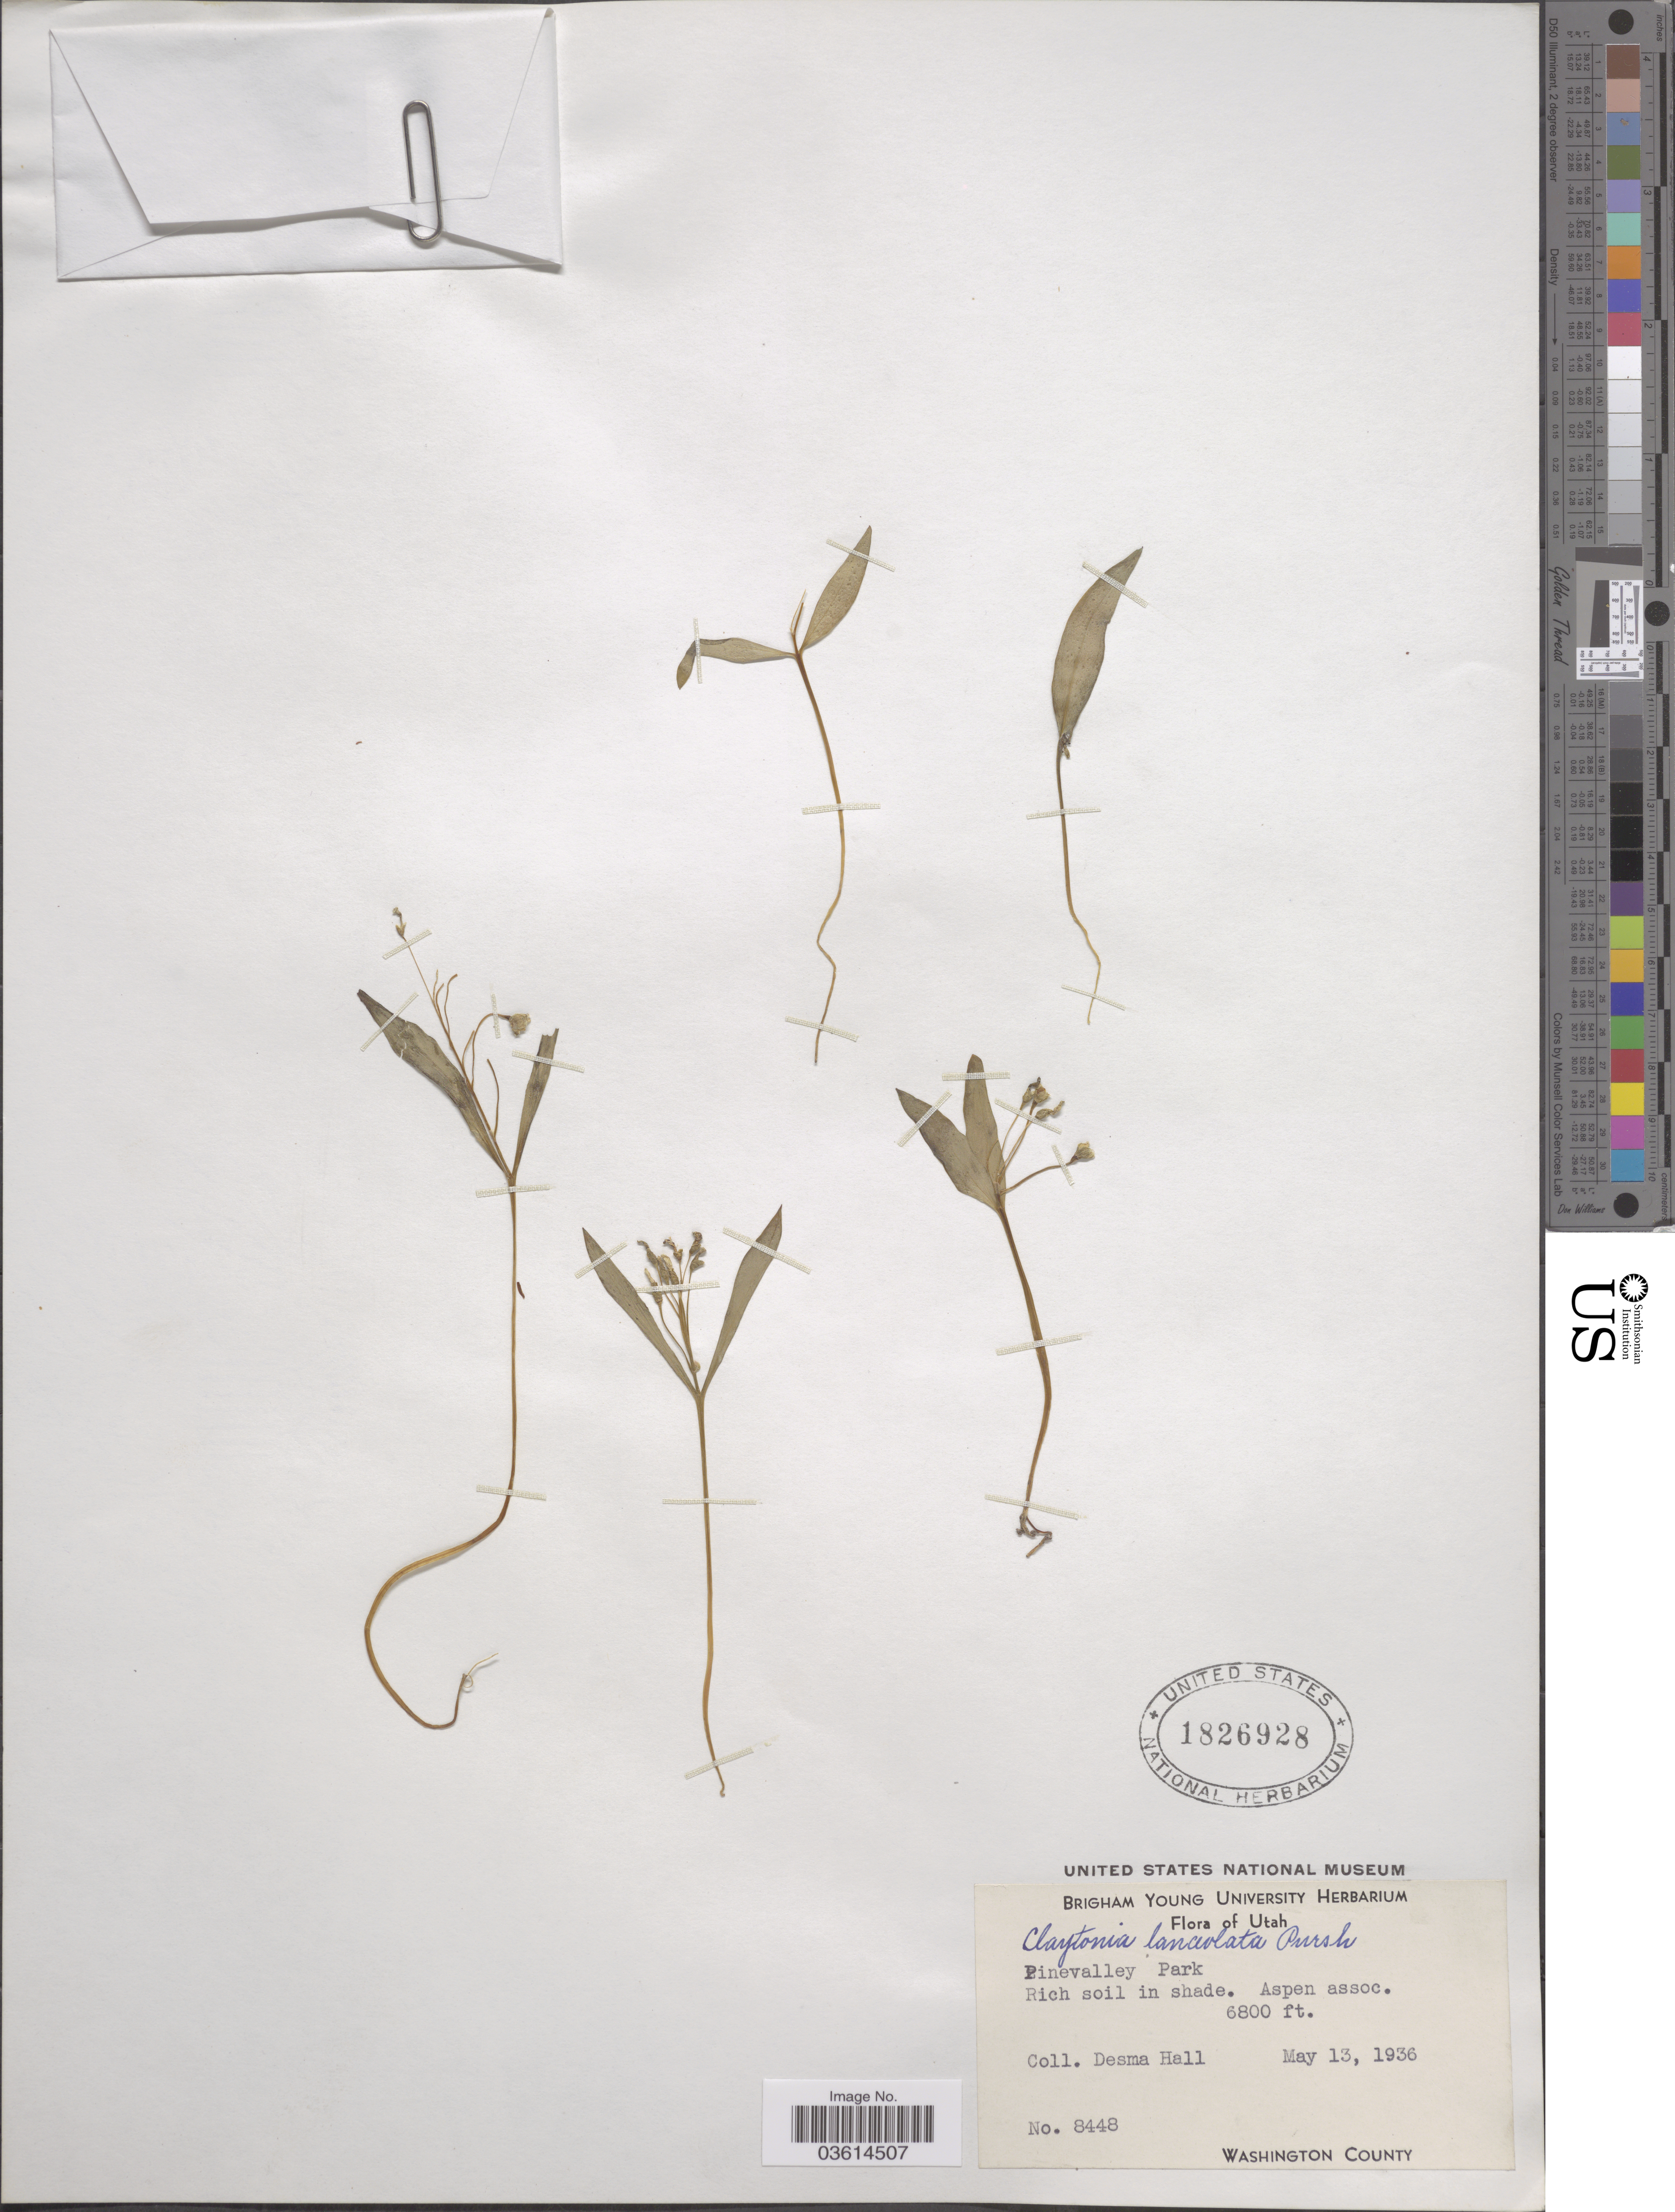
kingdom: Plantae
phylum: Tracheophyta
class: Magnoliopsida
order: Caryophyllales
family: Montiaceae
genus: Claytonia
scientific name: Claytonia lanceolata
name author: Pursh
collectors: D. Hall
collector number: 8448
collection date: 1936-05-13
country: United States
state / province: Utah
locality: Pinevalley Park. Aspen assoc. Washington County.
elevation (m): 2073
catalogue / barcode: US 1826928